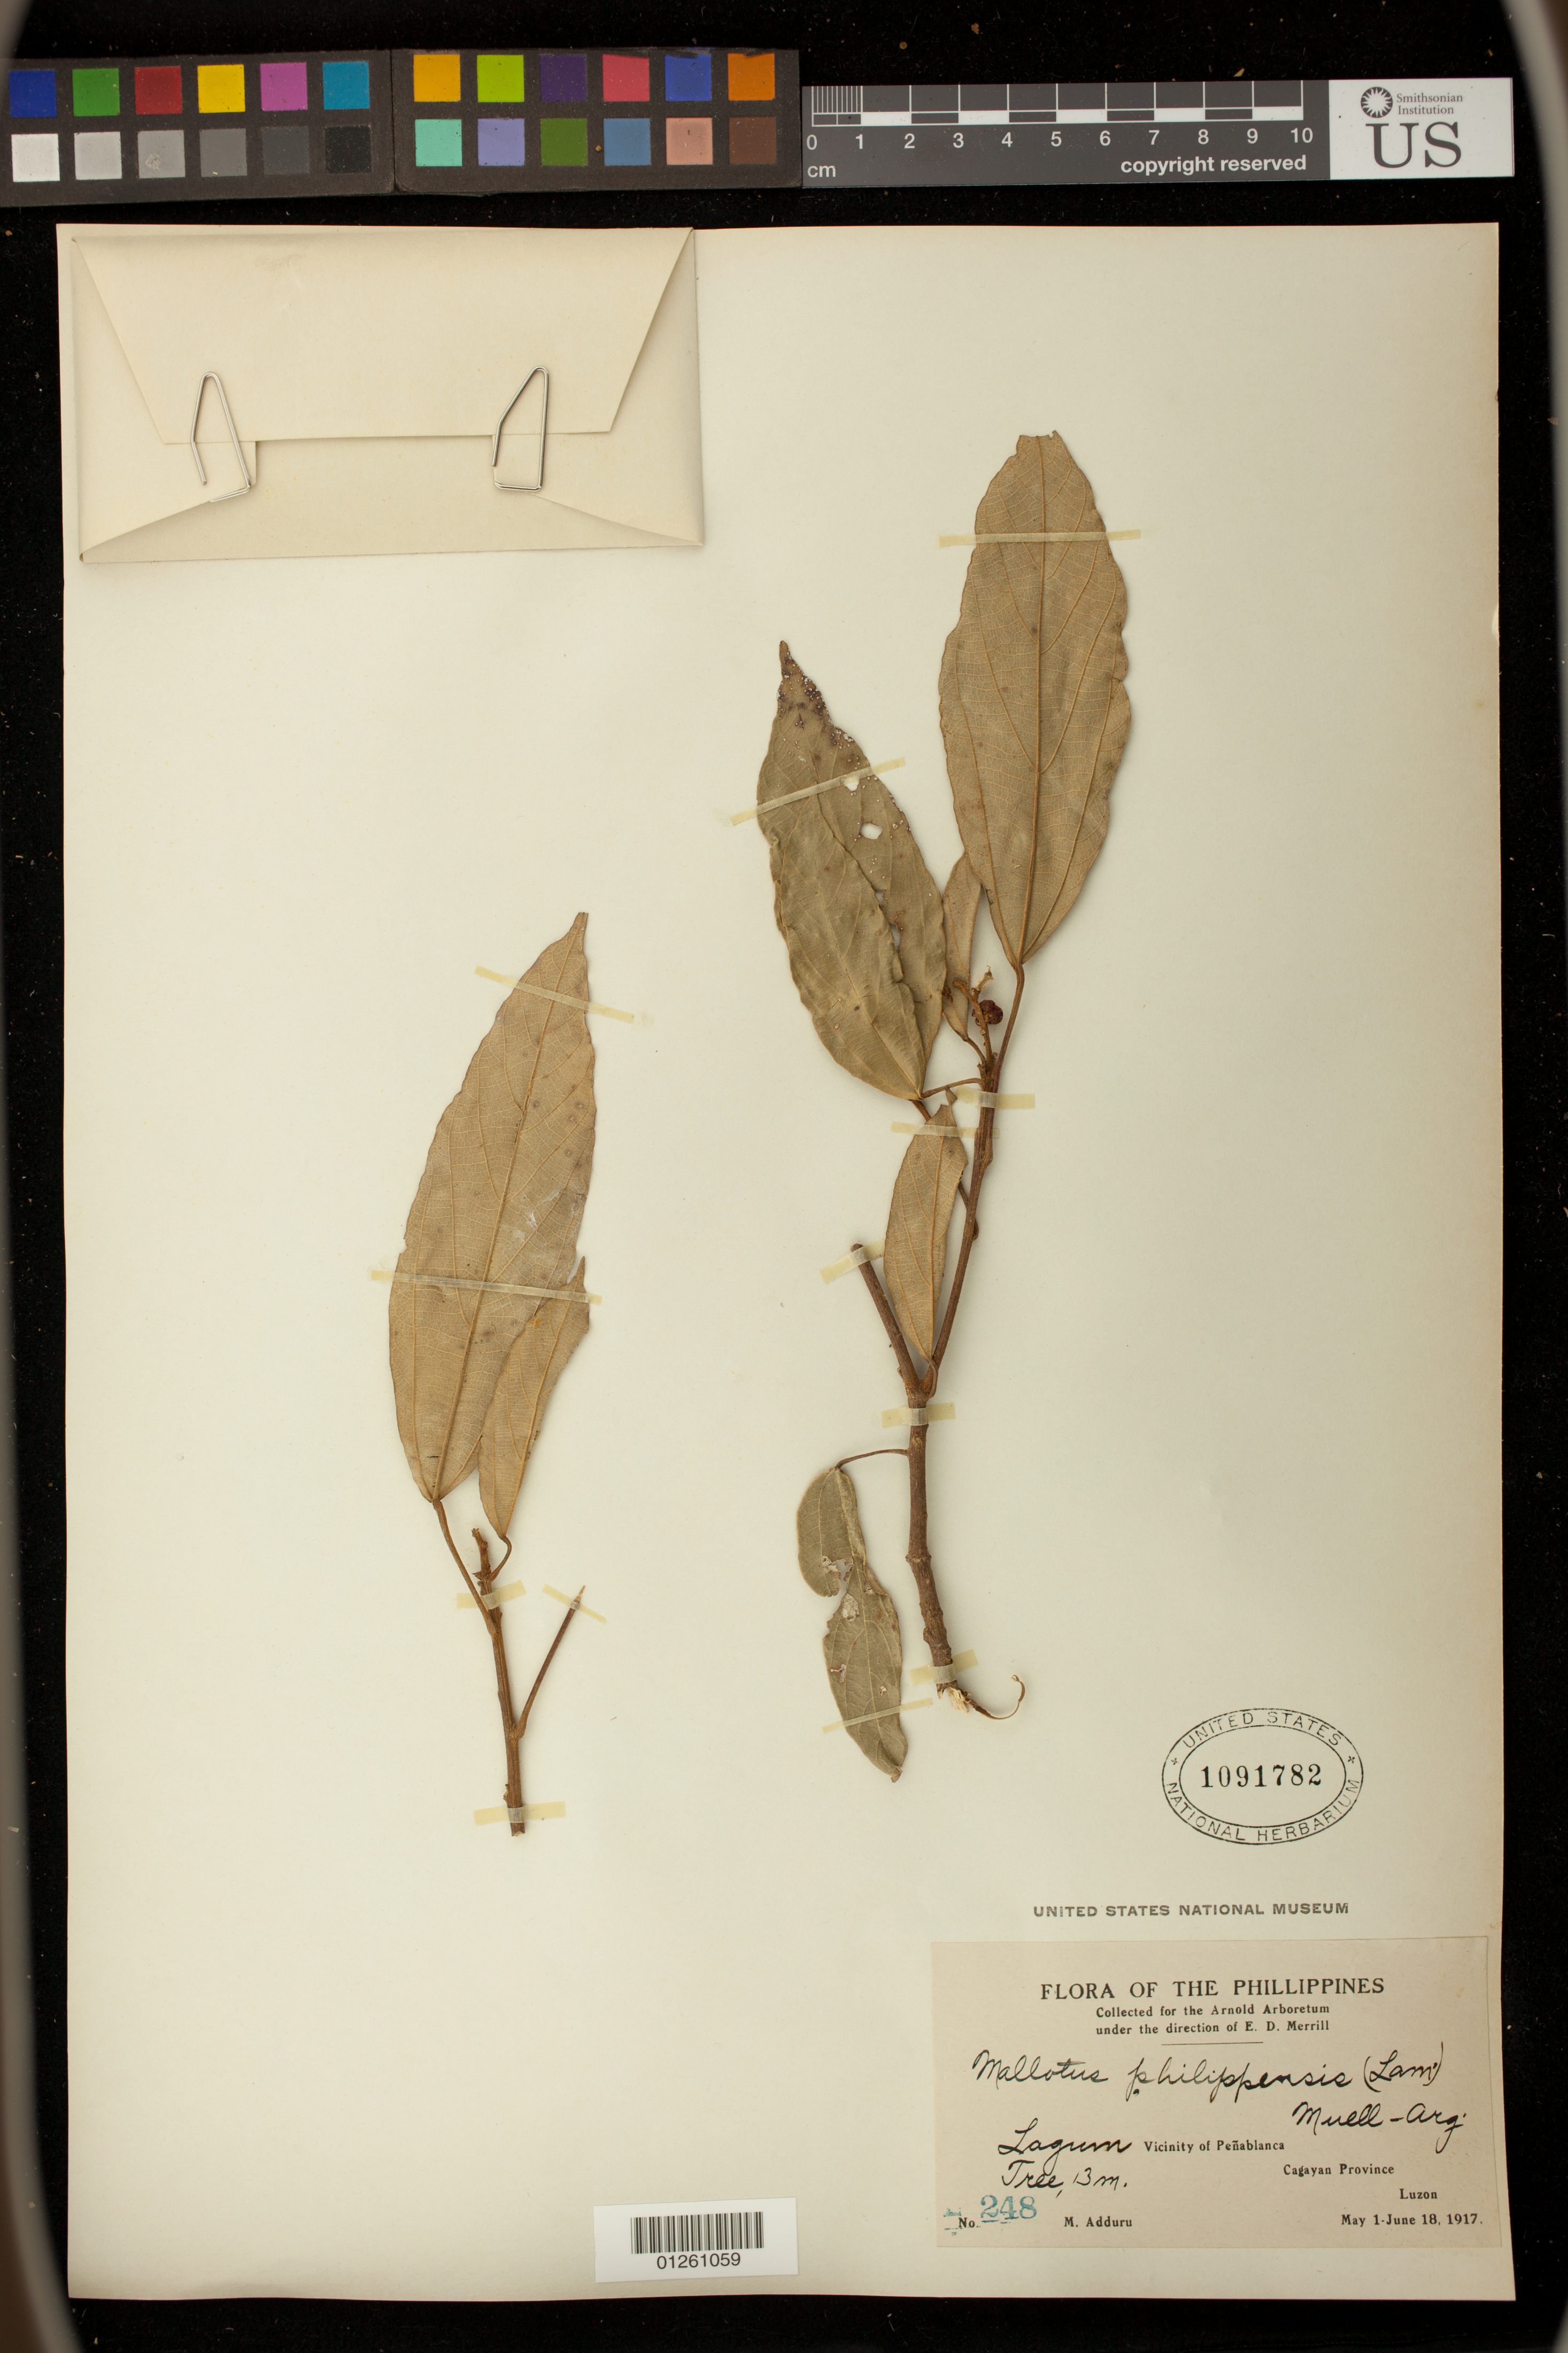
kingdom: Plantae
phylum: Tracheophyta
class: Magnoliopsida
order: Malpighiales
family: Euphorbiaceae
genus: Mallotus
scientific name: Mallotus philippensis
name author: (Lam.) Müll. Arg.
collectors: M. Adduru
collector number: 248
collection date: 1917-05-01/1917-06-18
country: Philippines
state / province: Cagayan Valley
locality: Vicinity of Penablanca,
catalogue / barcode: US 1091782